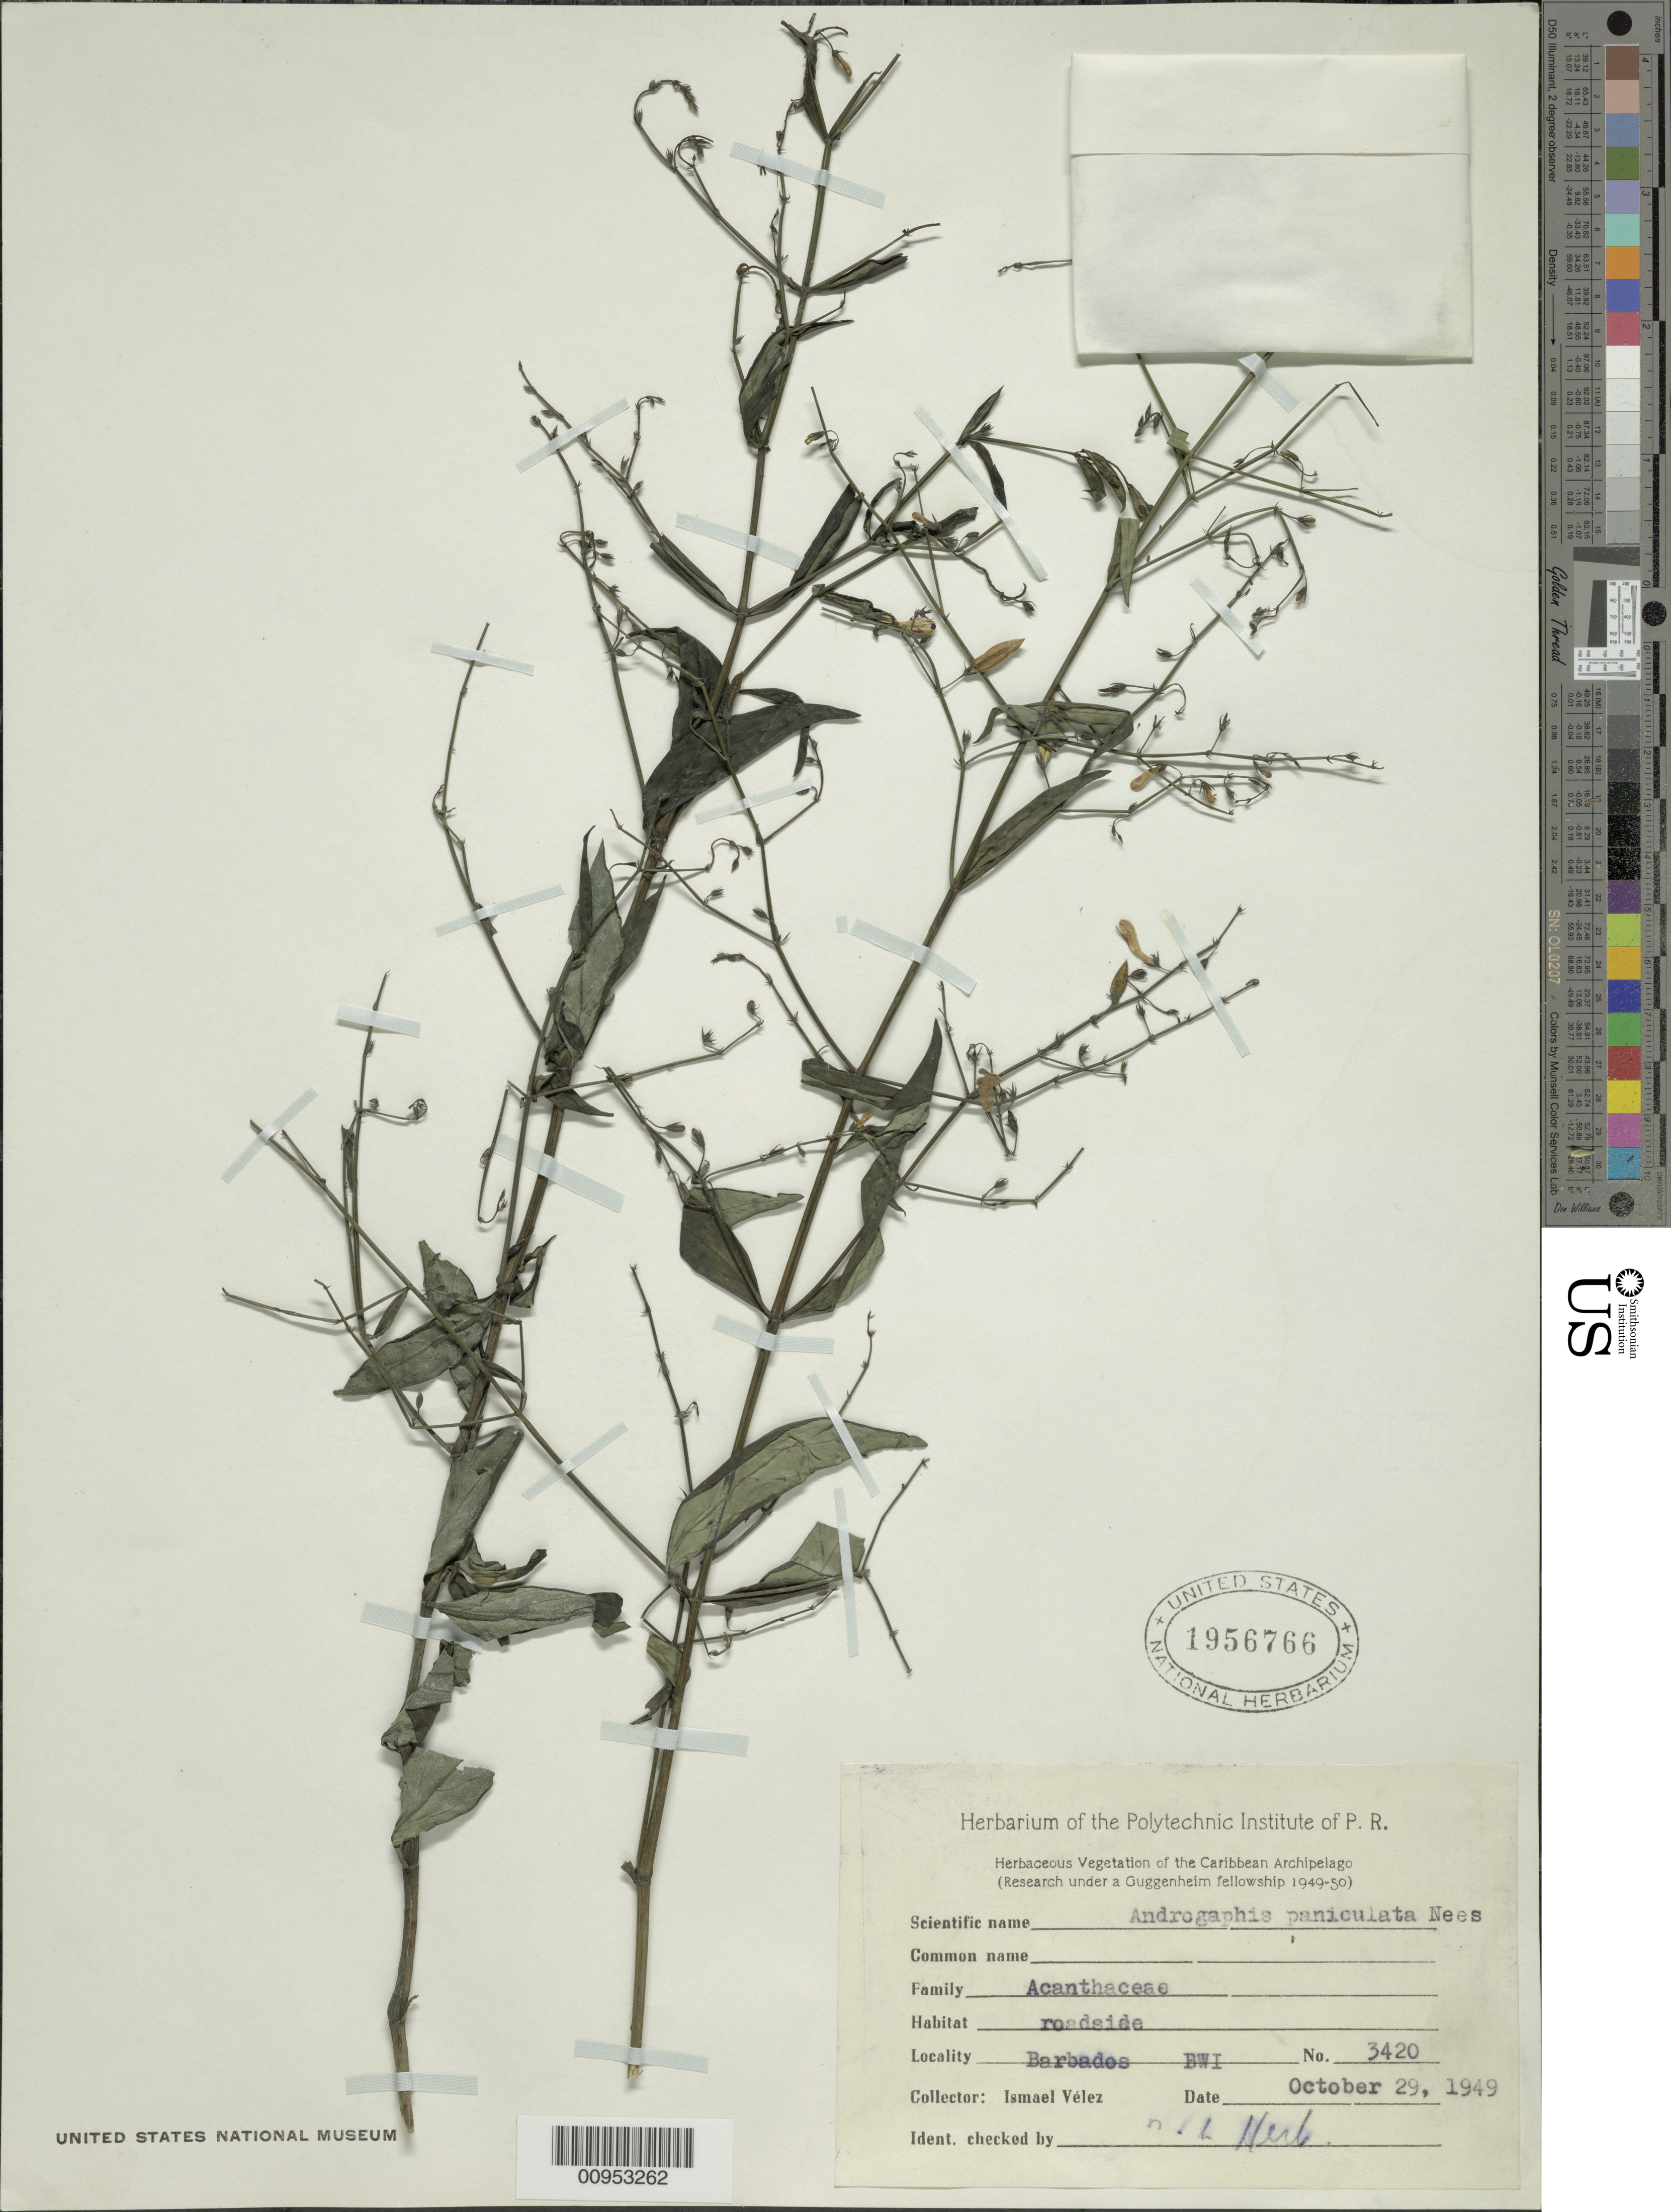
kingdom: Plantae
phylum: Tracheophyta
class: Magnoliopsida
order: Lamiales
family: Acanthaceae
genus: Andrographis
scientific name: Andrographis paniculata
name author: (Burm. f.) Nees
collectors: I. Velez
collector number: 3420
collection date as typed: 29 Oct 1949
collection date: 1949-10-29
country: Barbados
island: Barbados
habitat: Roadside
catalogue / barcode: US 1956766